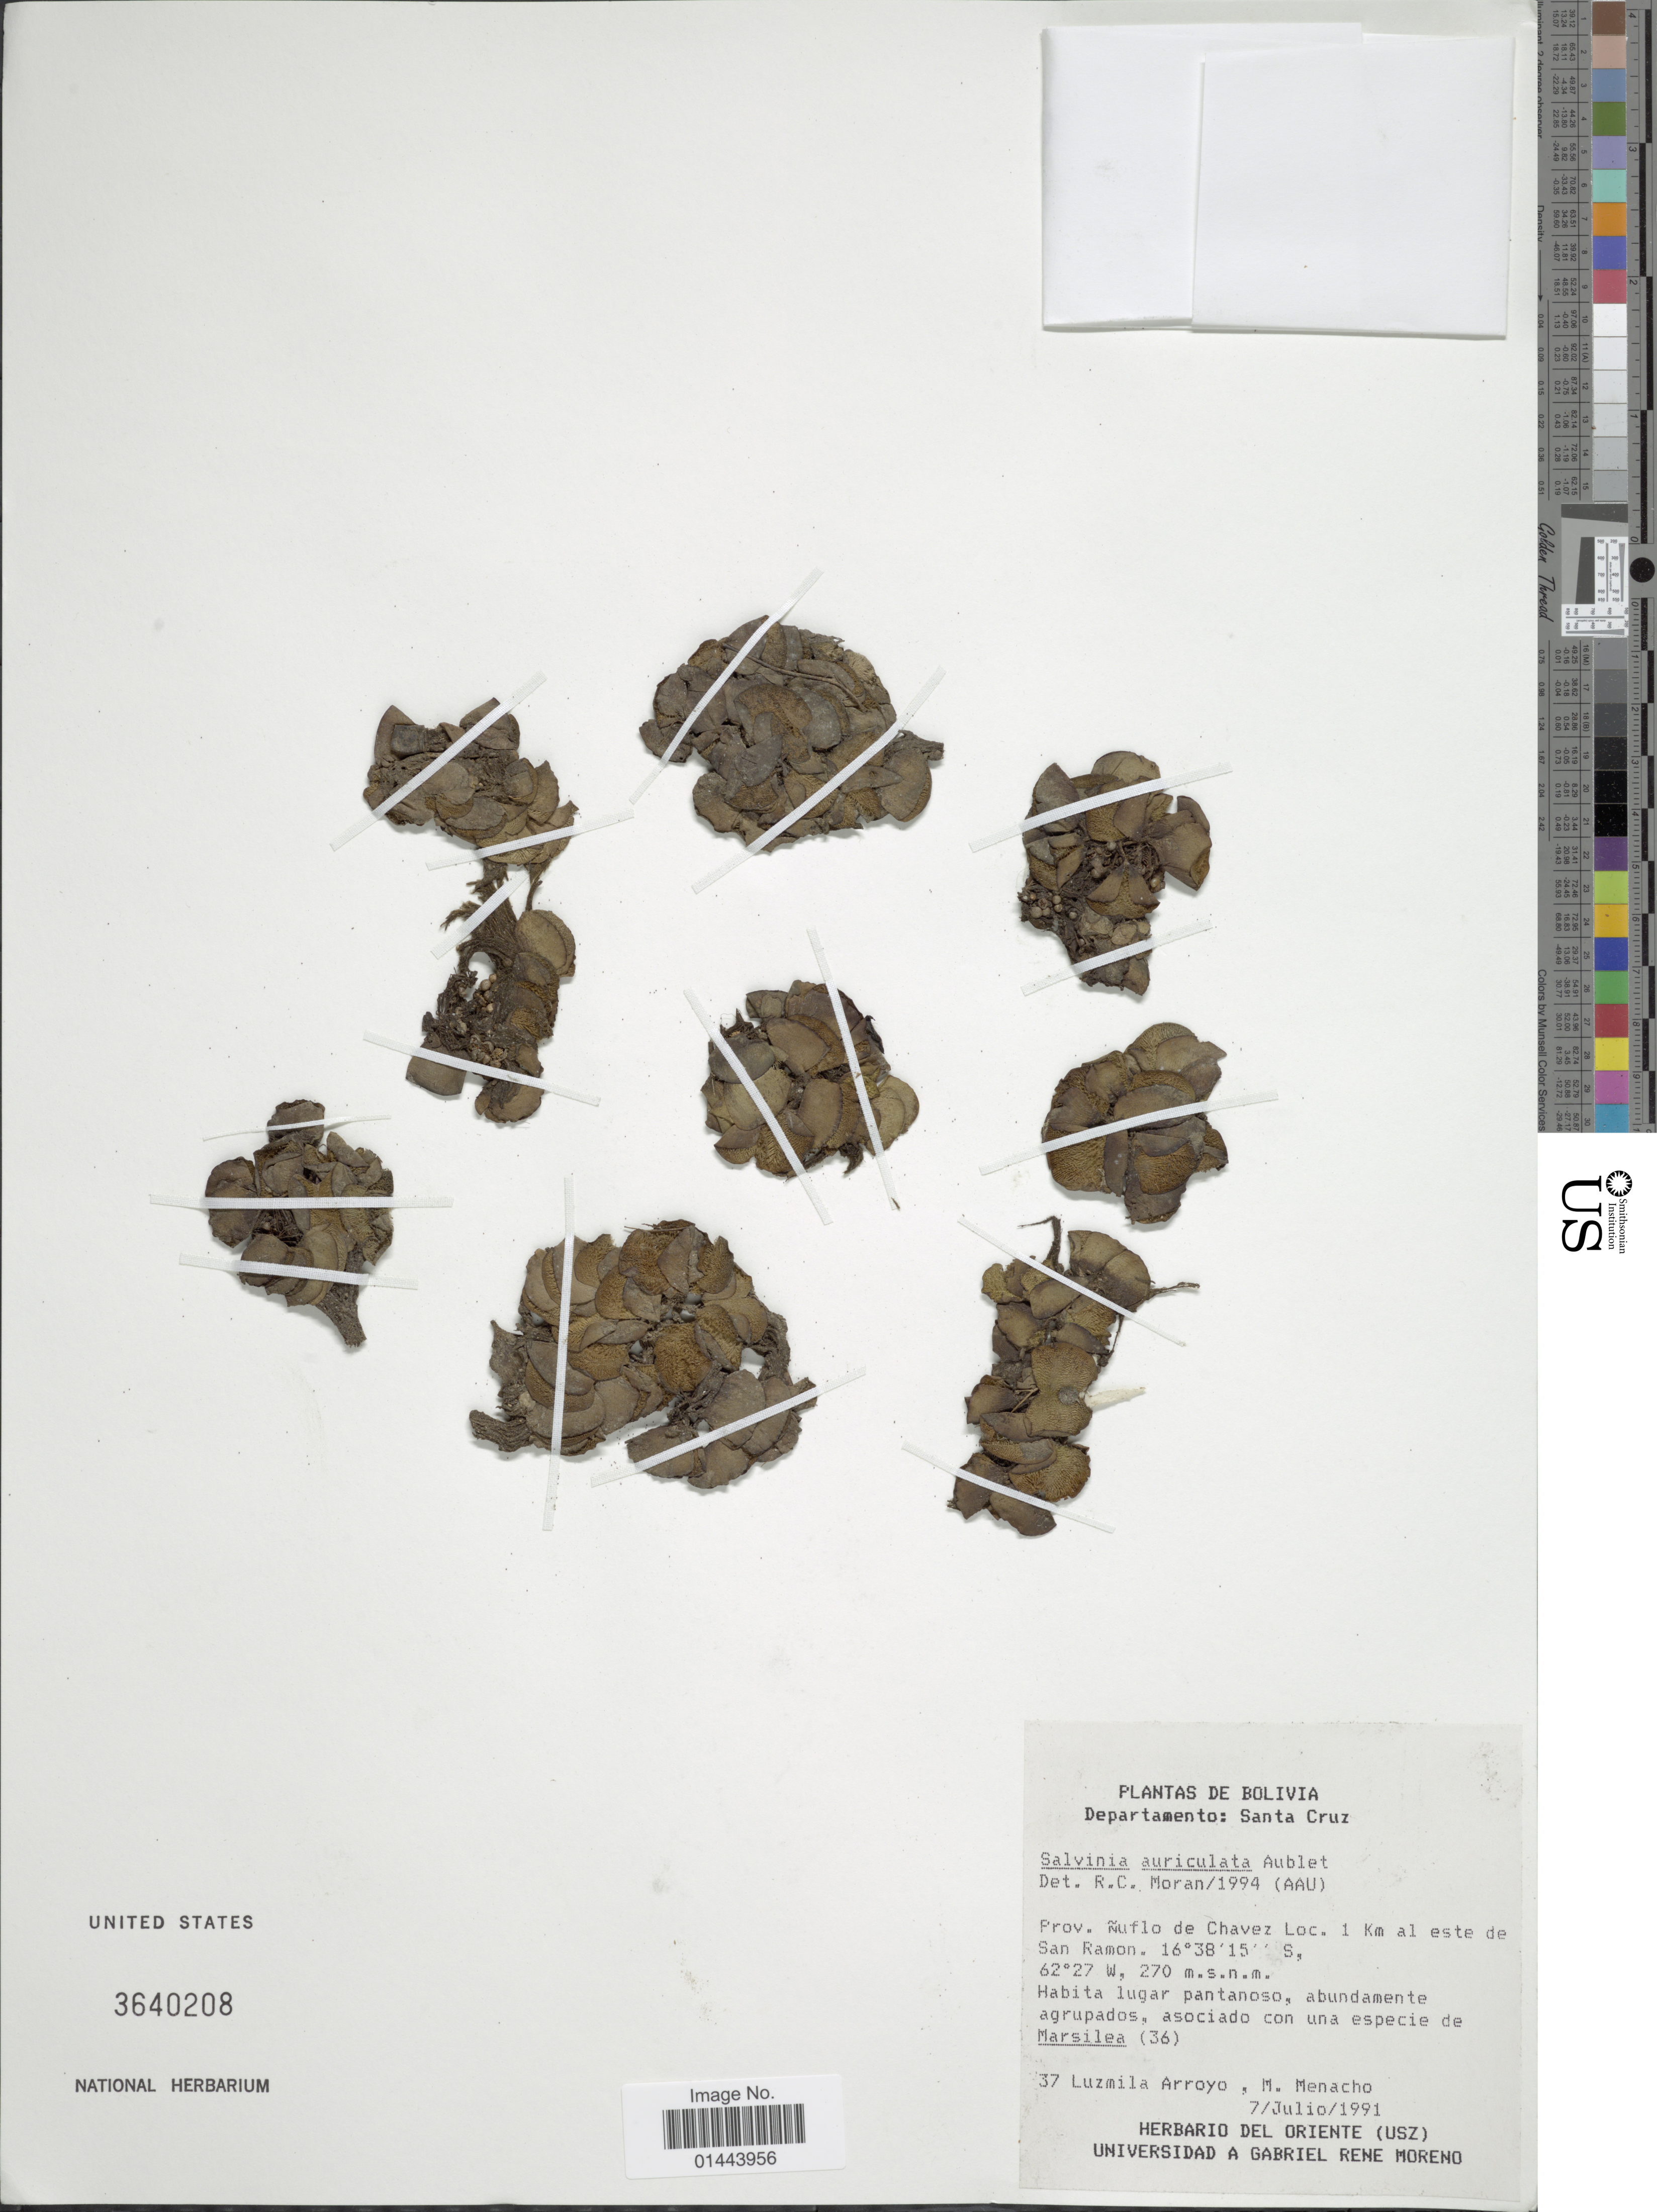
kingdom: Plantae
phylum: Tracheophyta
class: Polypodiopsida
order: Salviniales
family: Salviniaceae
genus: Salvinia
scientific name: Salvinia auriculata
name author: Aubl.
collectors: L. Arroyo & M. Menacho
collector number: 37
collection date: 1991-07-07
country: Bolivia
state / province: Santa Cruz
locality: Prov. Nuflo de Chavez, 1 km al este de San Ramon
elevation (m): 270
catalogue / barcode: US 3640208